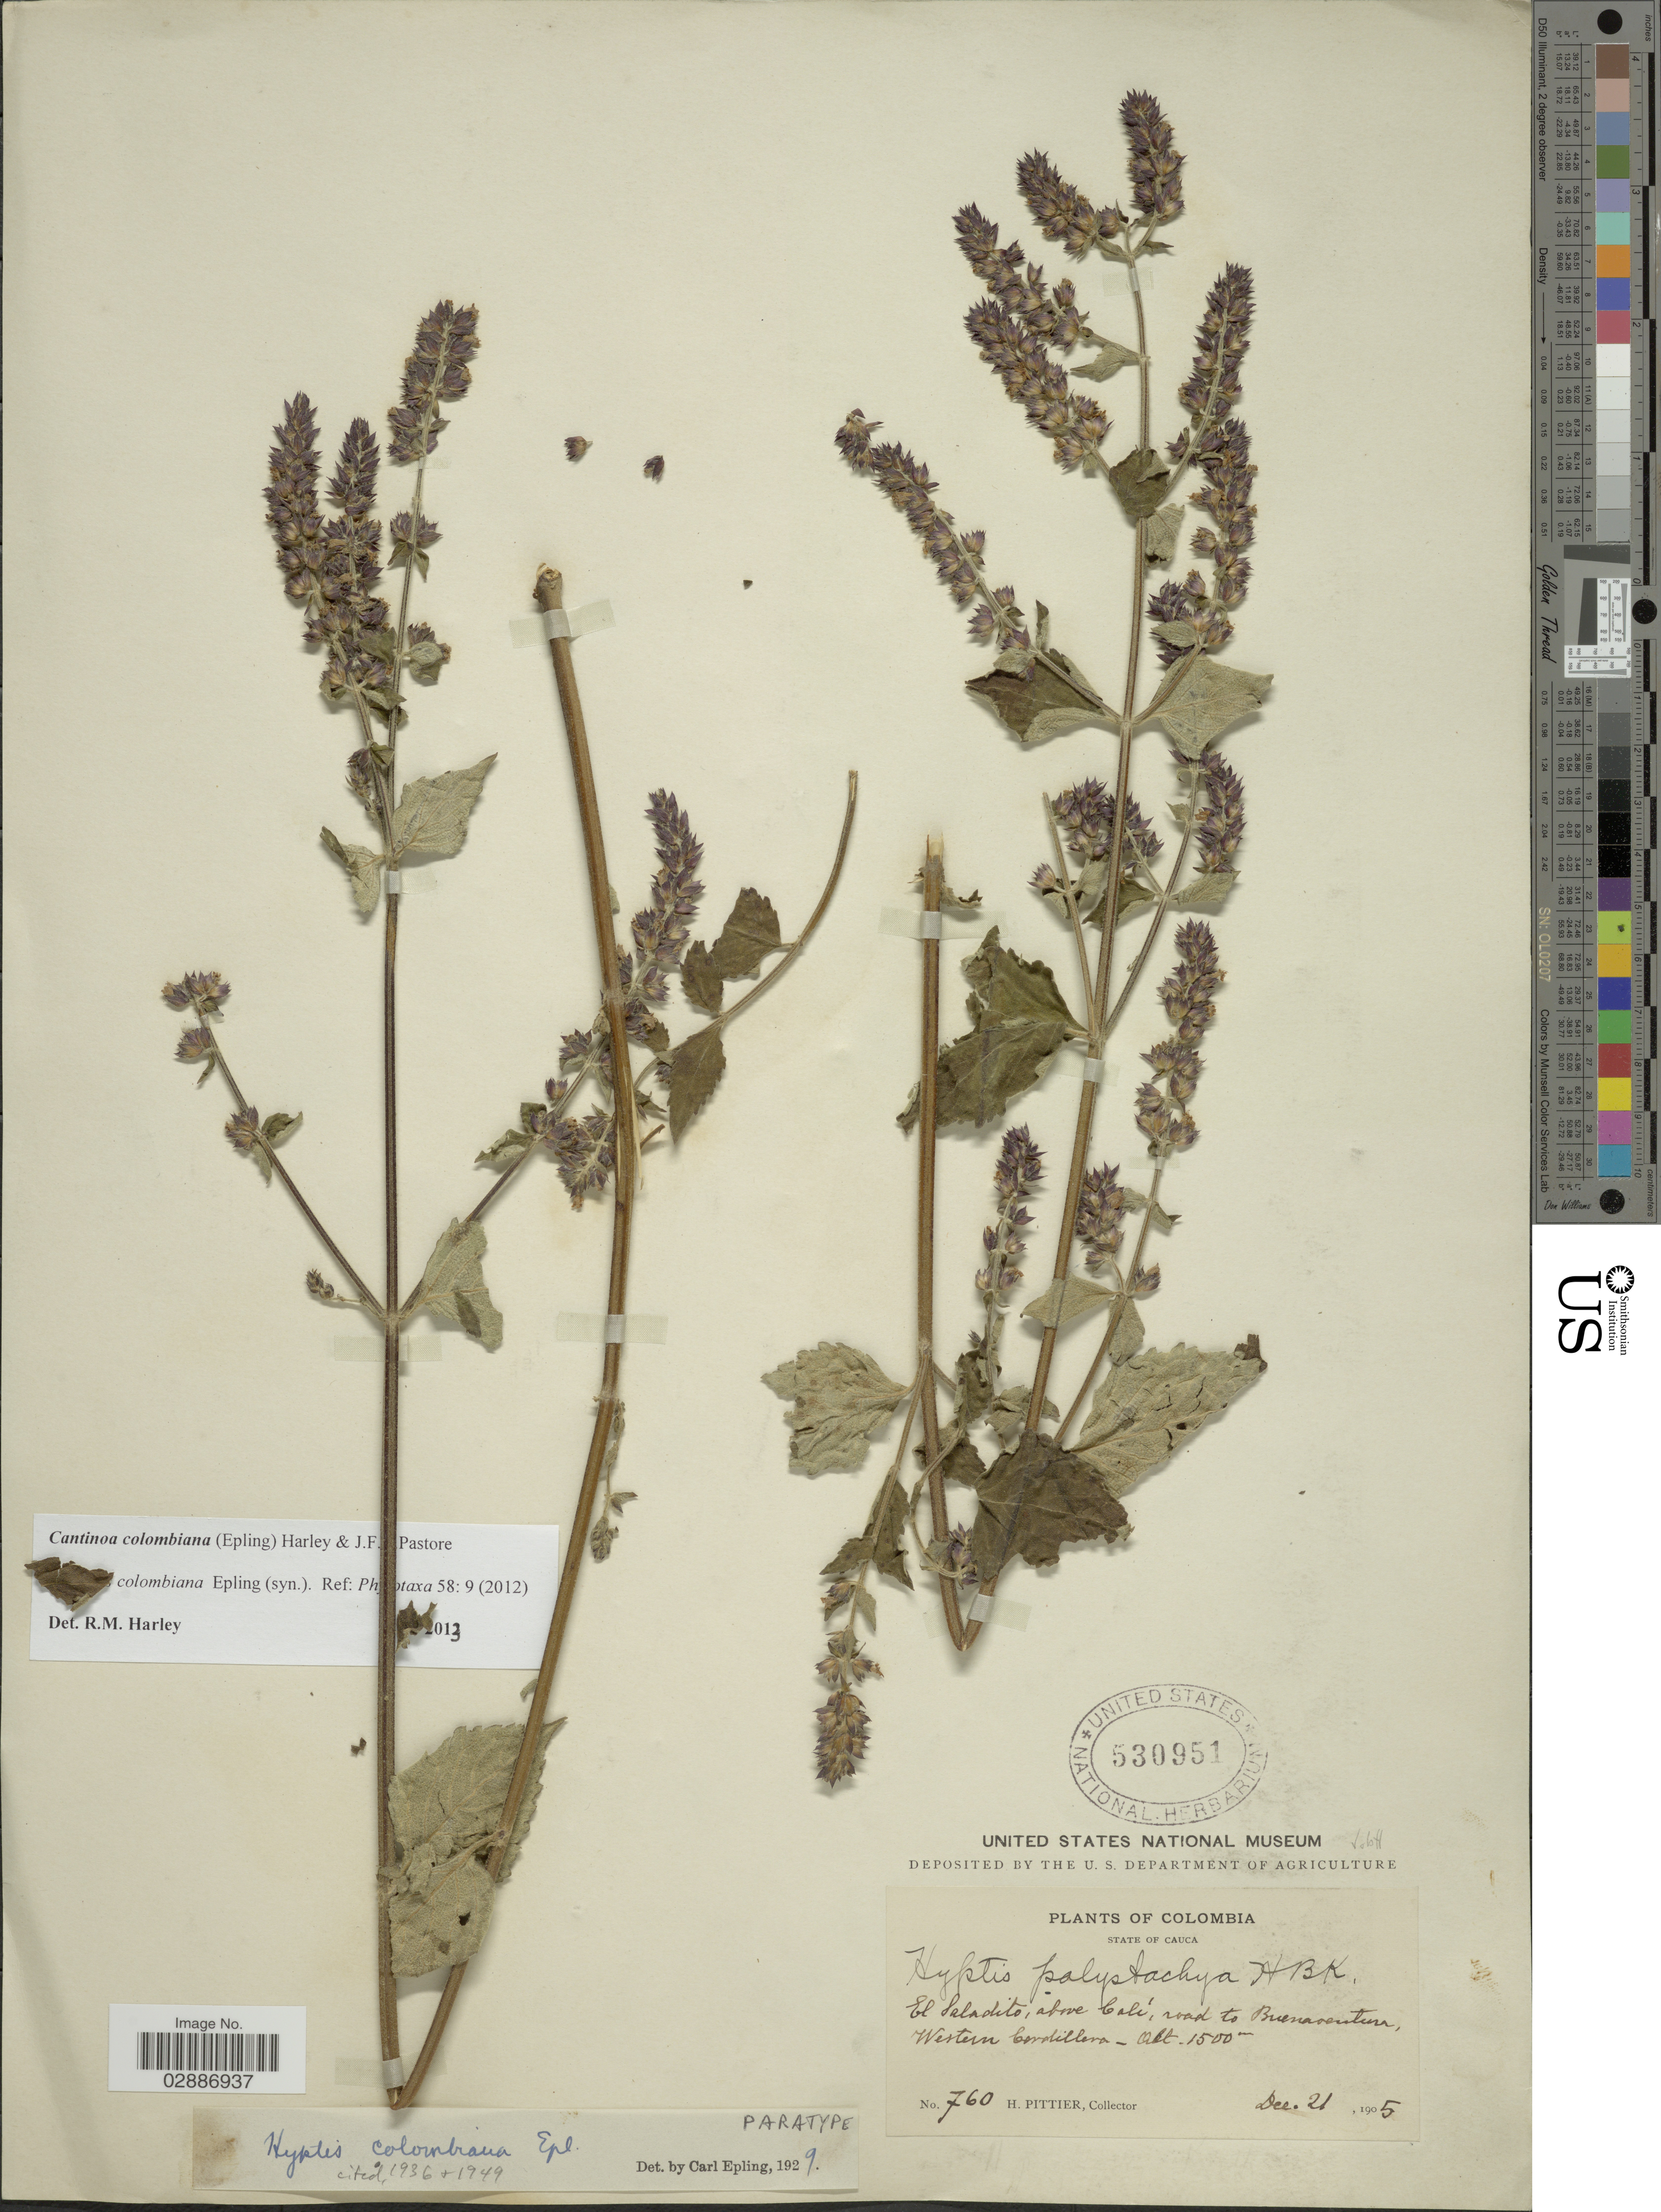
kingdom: Plantae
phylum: Tracheophyta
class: Magnoliopsida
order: Lamiales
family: Lamiaceae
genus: Cantinoa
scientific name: Cantinoa colombiana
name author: (Epling) Harley & J.F.B. Pastore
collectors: H. F. Pittier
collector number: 760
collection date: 1905-12-21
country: Colombia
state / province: Cauca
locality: El Saladito, above Calí, road to Buenaventura, Western Cordillera.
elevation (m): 1500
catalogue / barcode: US 530951